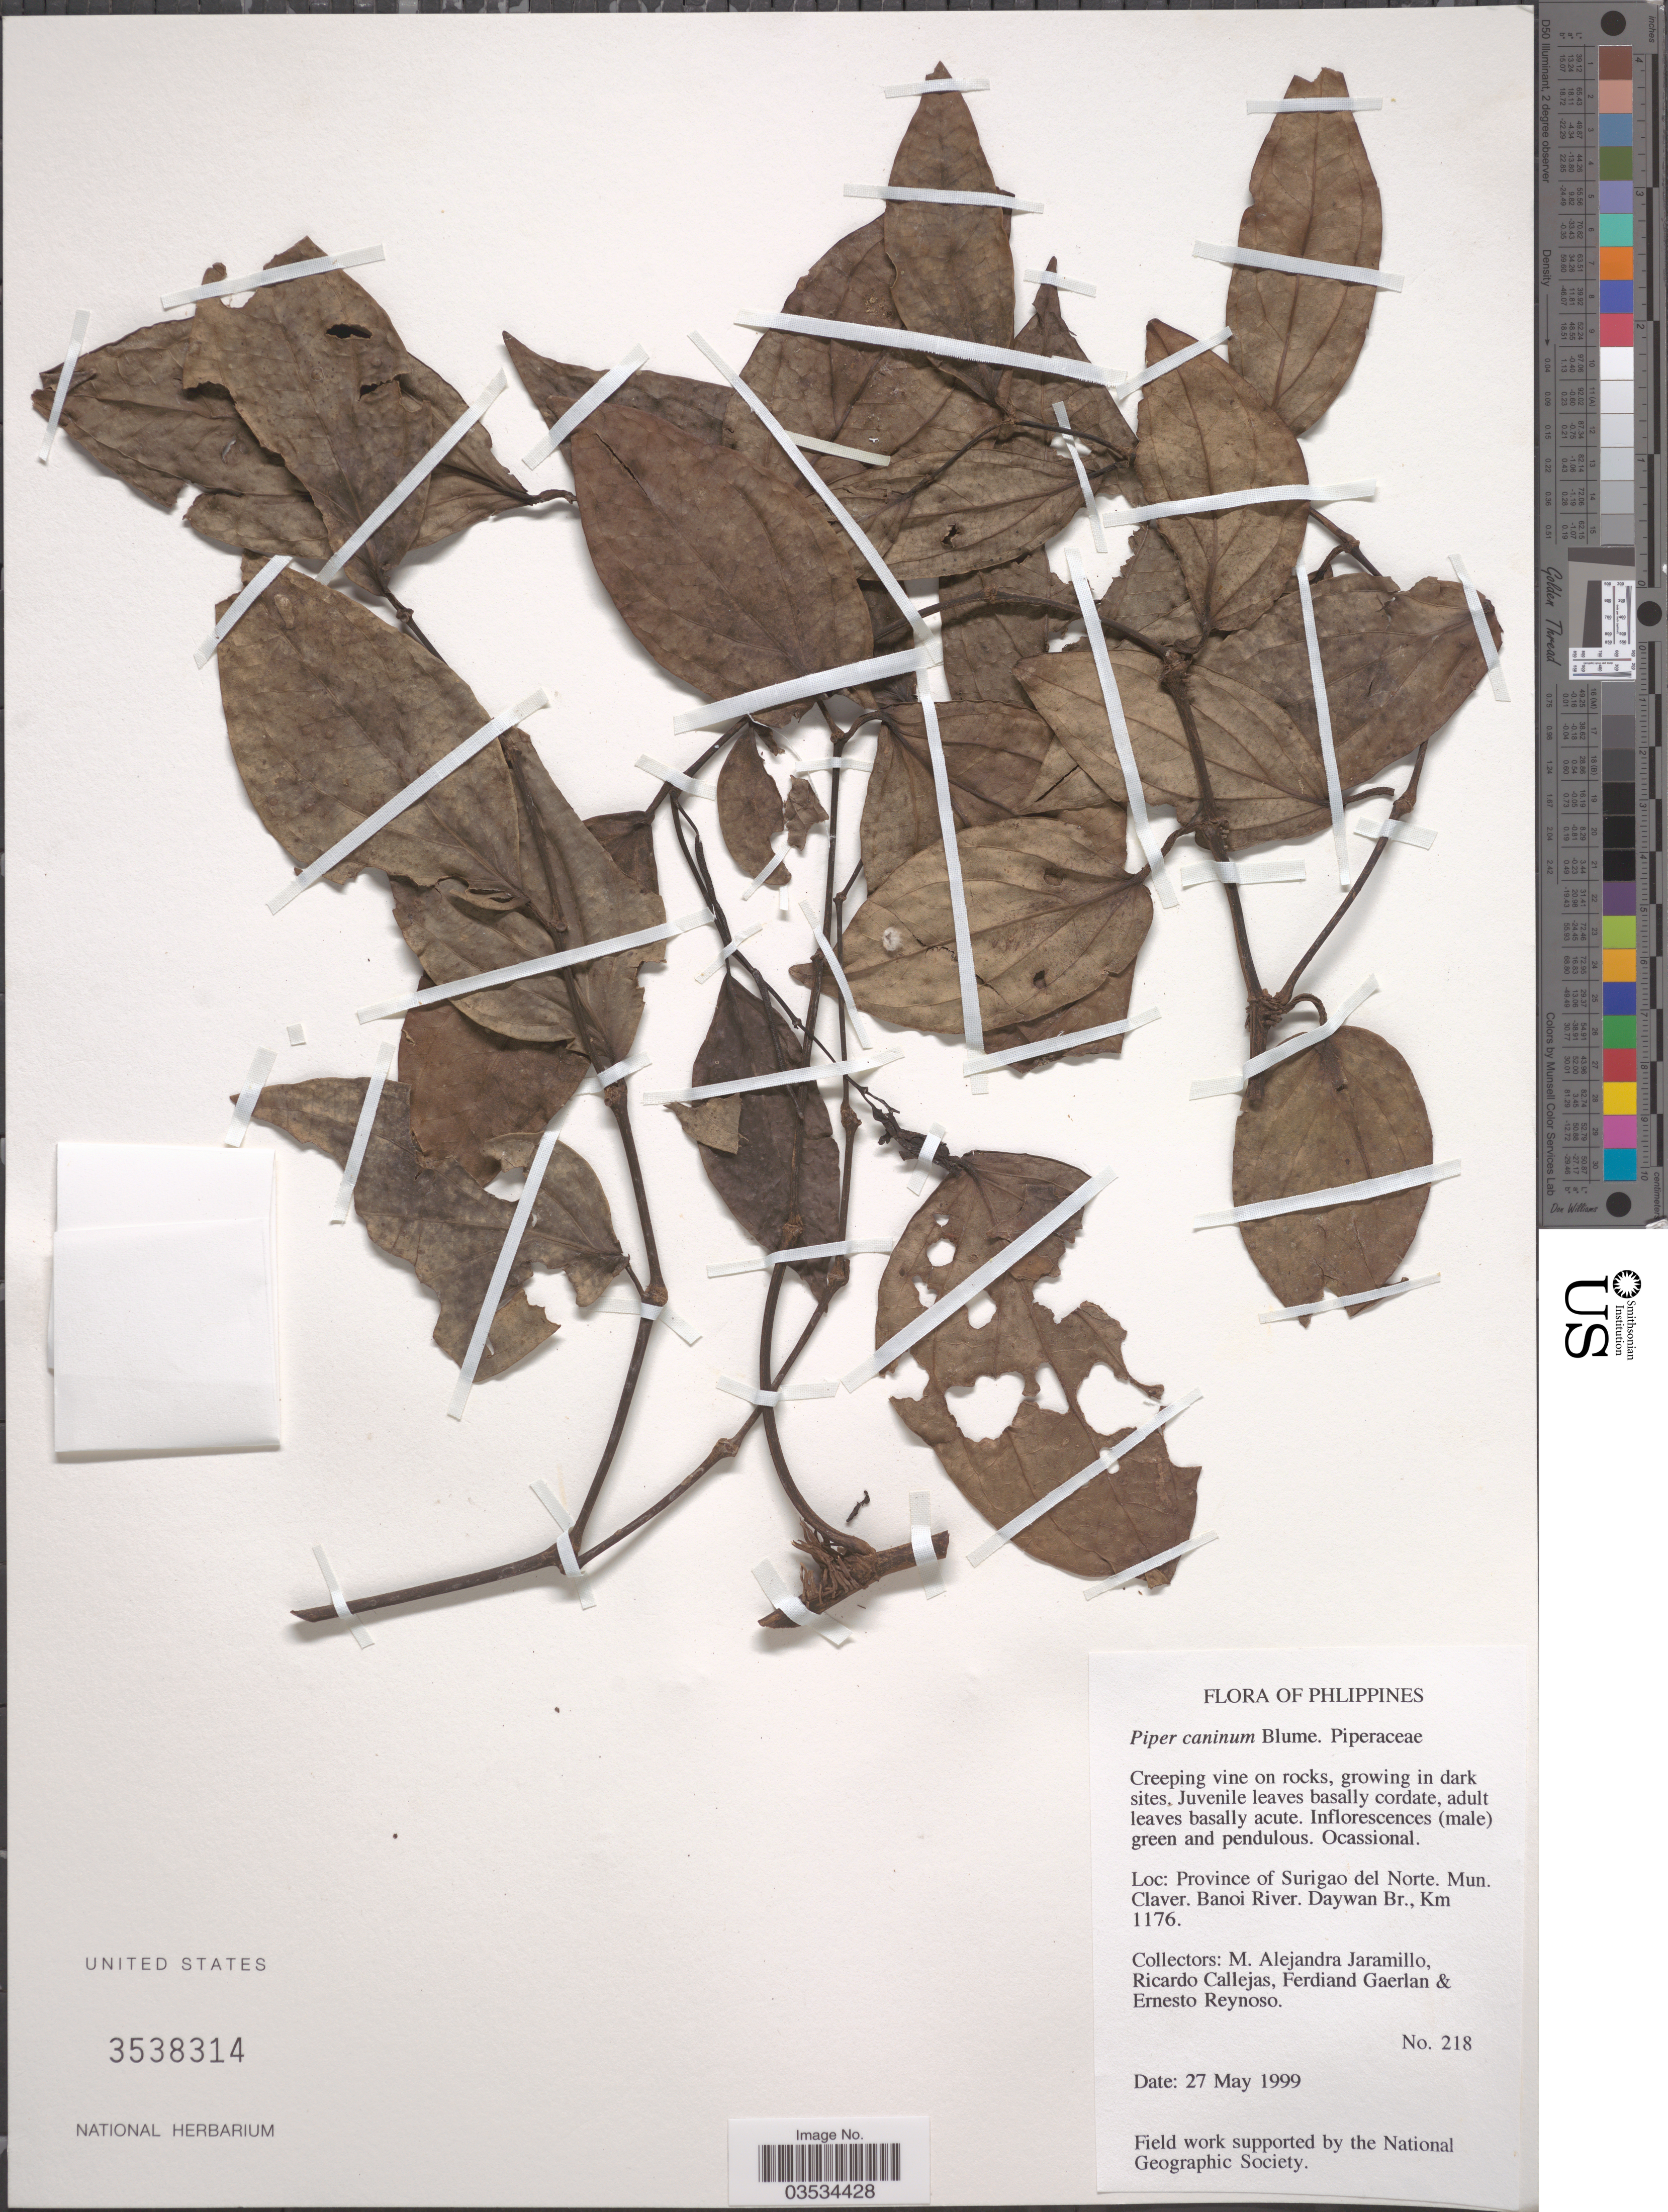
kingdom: Plantae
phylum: Tracheophyta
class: Magnoliopsida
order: Piperales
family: Piperaceae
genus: Piper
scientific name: Piper caninum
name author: Blume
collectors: M. A. Jaramillo, R. Callejas, F. Gaerlan & E. Reynoso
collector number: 218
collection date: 1999-05-27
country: Philippines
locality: Province of Surigao del Norte. Mun. Claver. Banoi River. Daywan Br., Km 1176.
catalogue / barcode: US 3538314